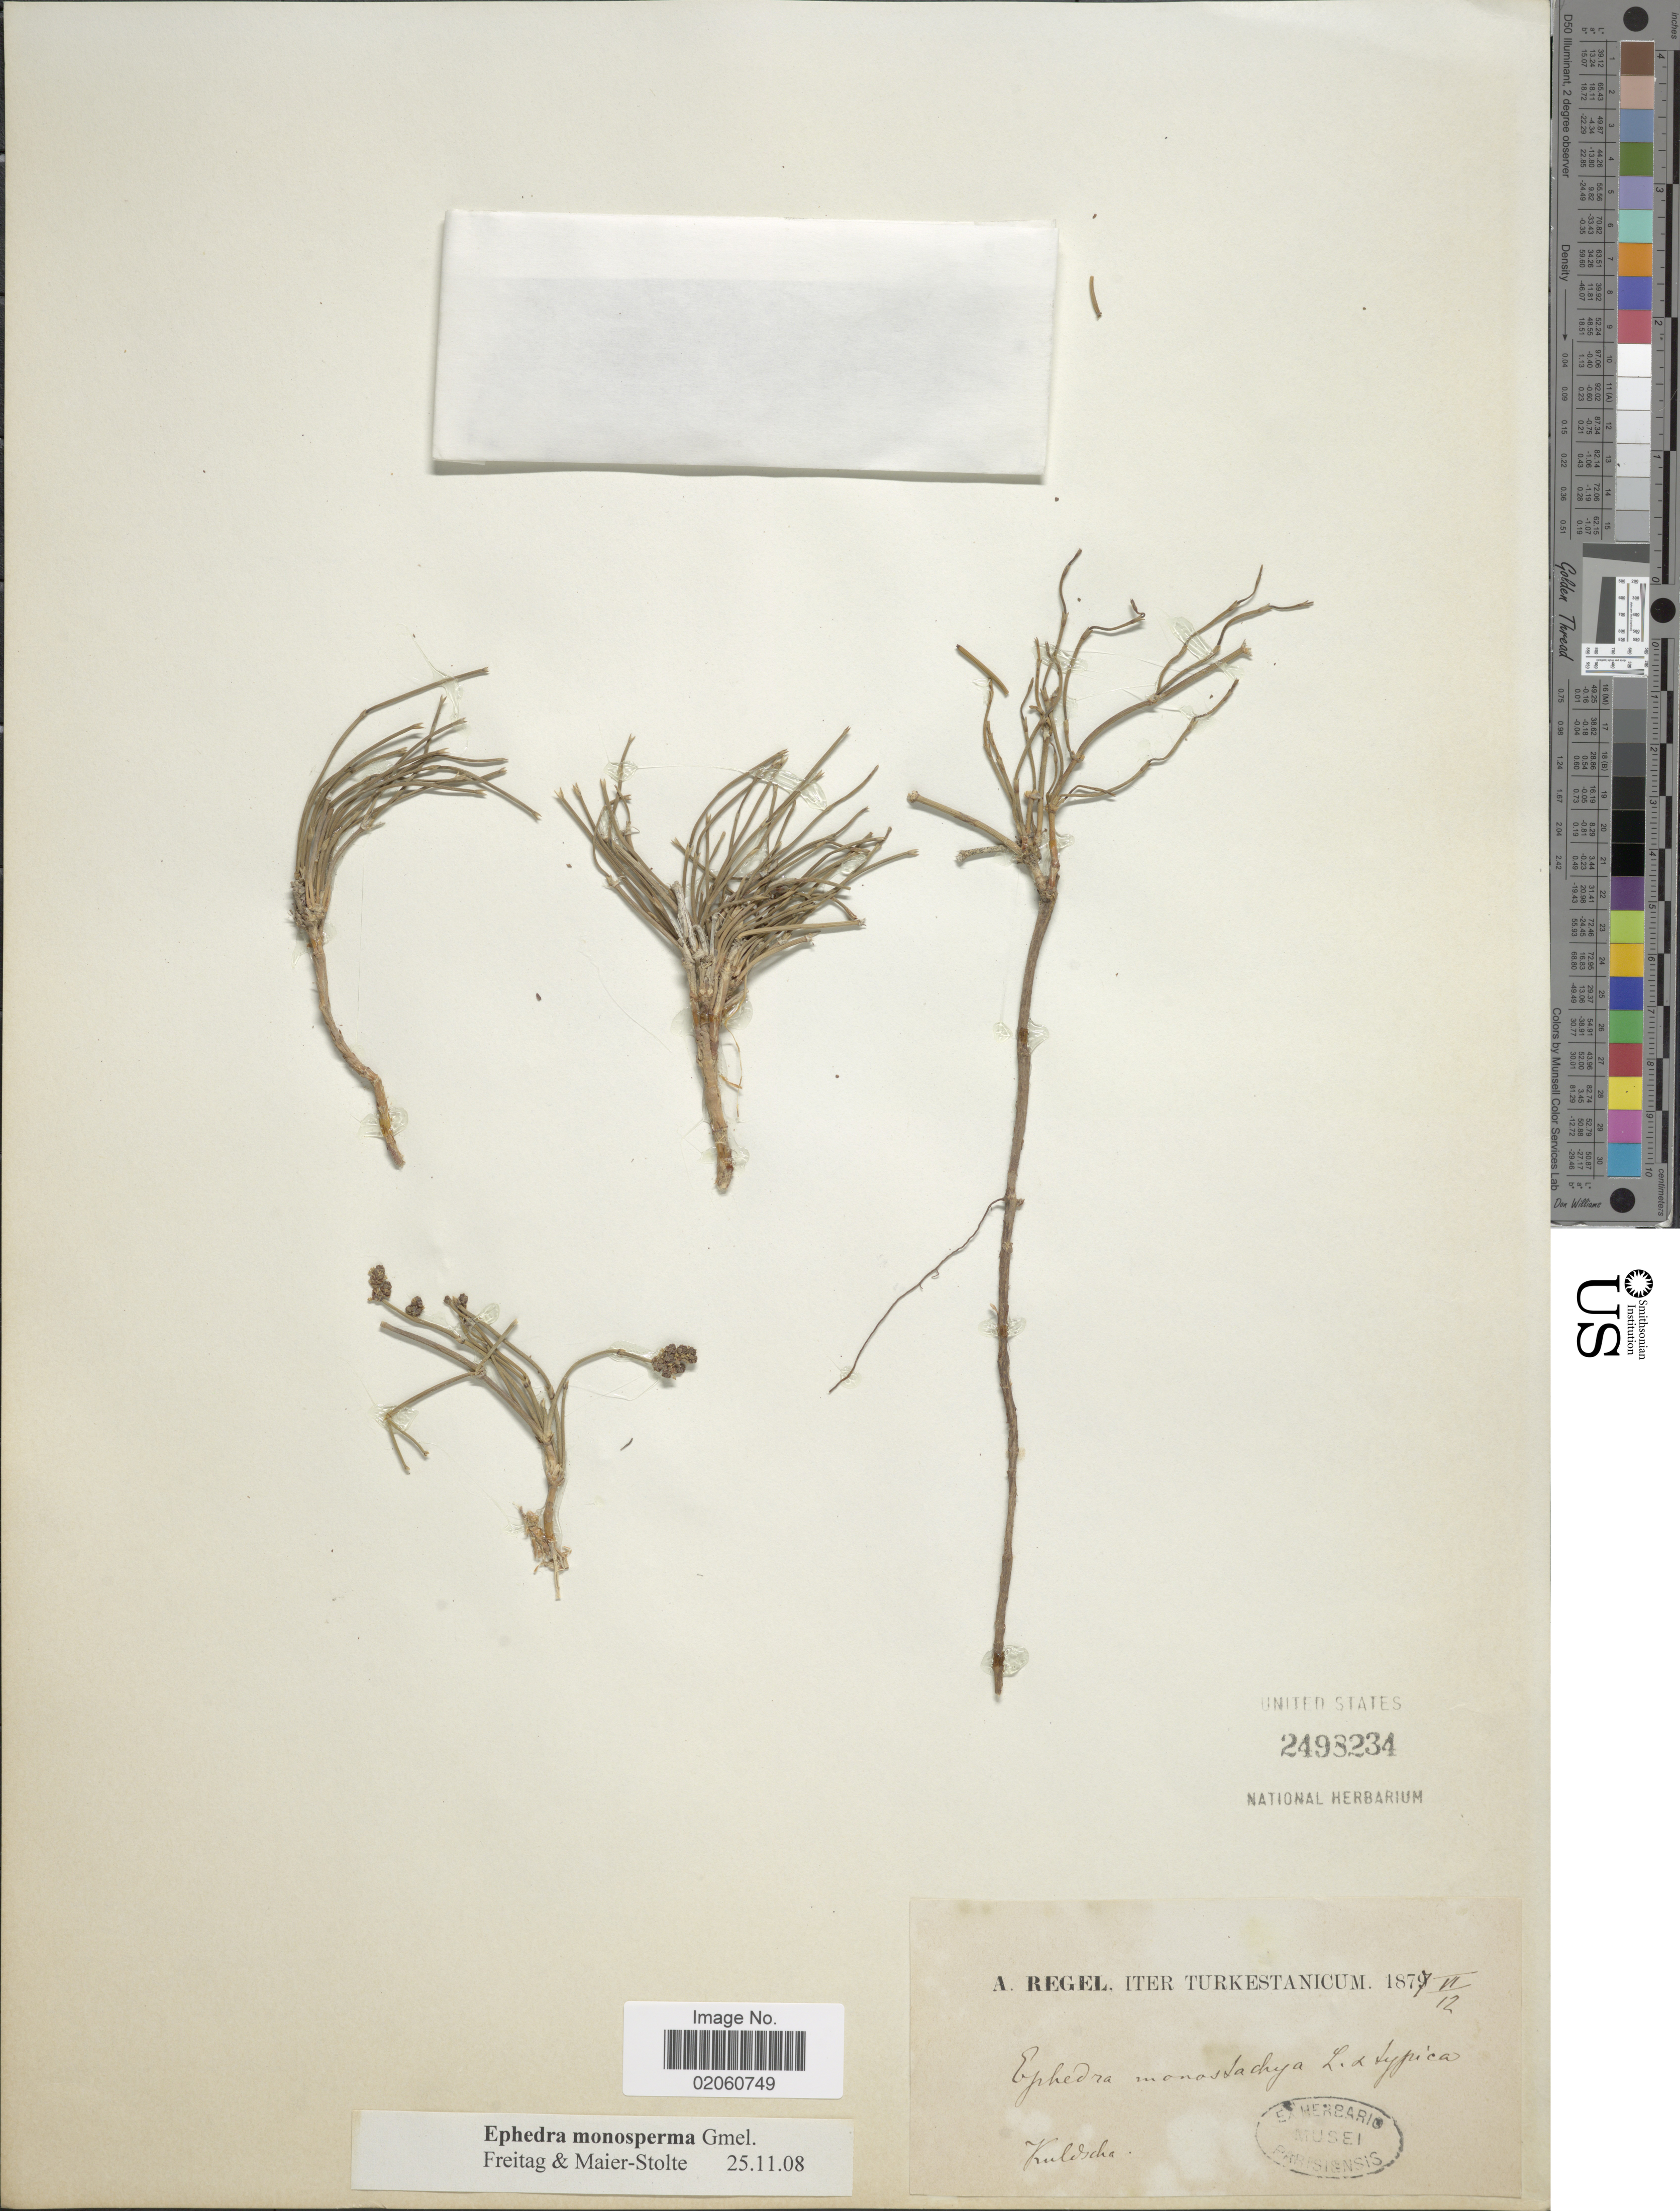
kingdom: Plantae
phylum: Tracheophyta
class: Gnetopsida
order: Ephedrales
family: Ephedraceae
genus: Ephedra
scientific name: Ephedra monosperma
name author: C.A. Mey.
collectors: A. Regel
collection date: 1877-06-12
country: Turkmenistan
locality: Kuldscha [interpreted]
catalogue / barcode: US 2498234